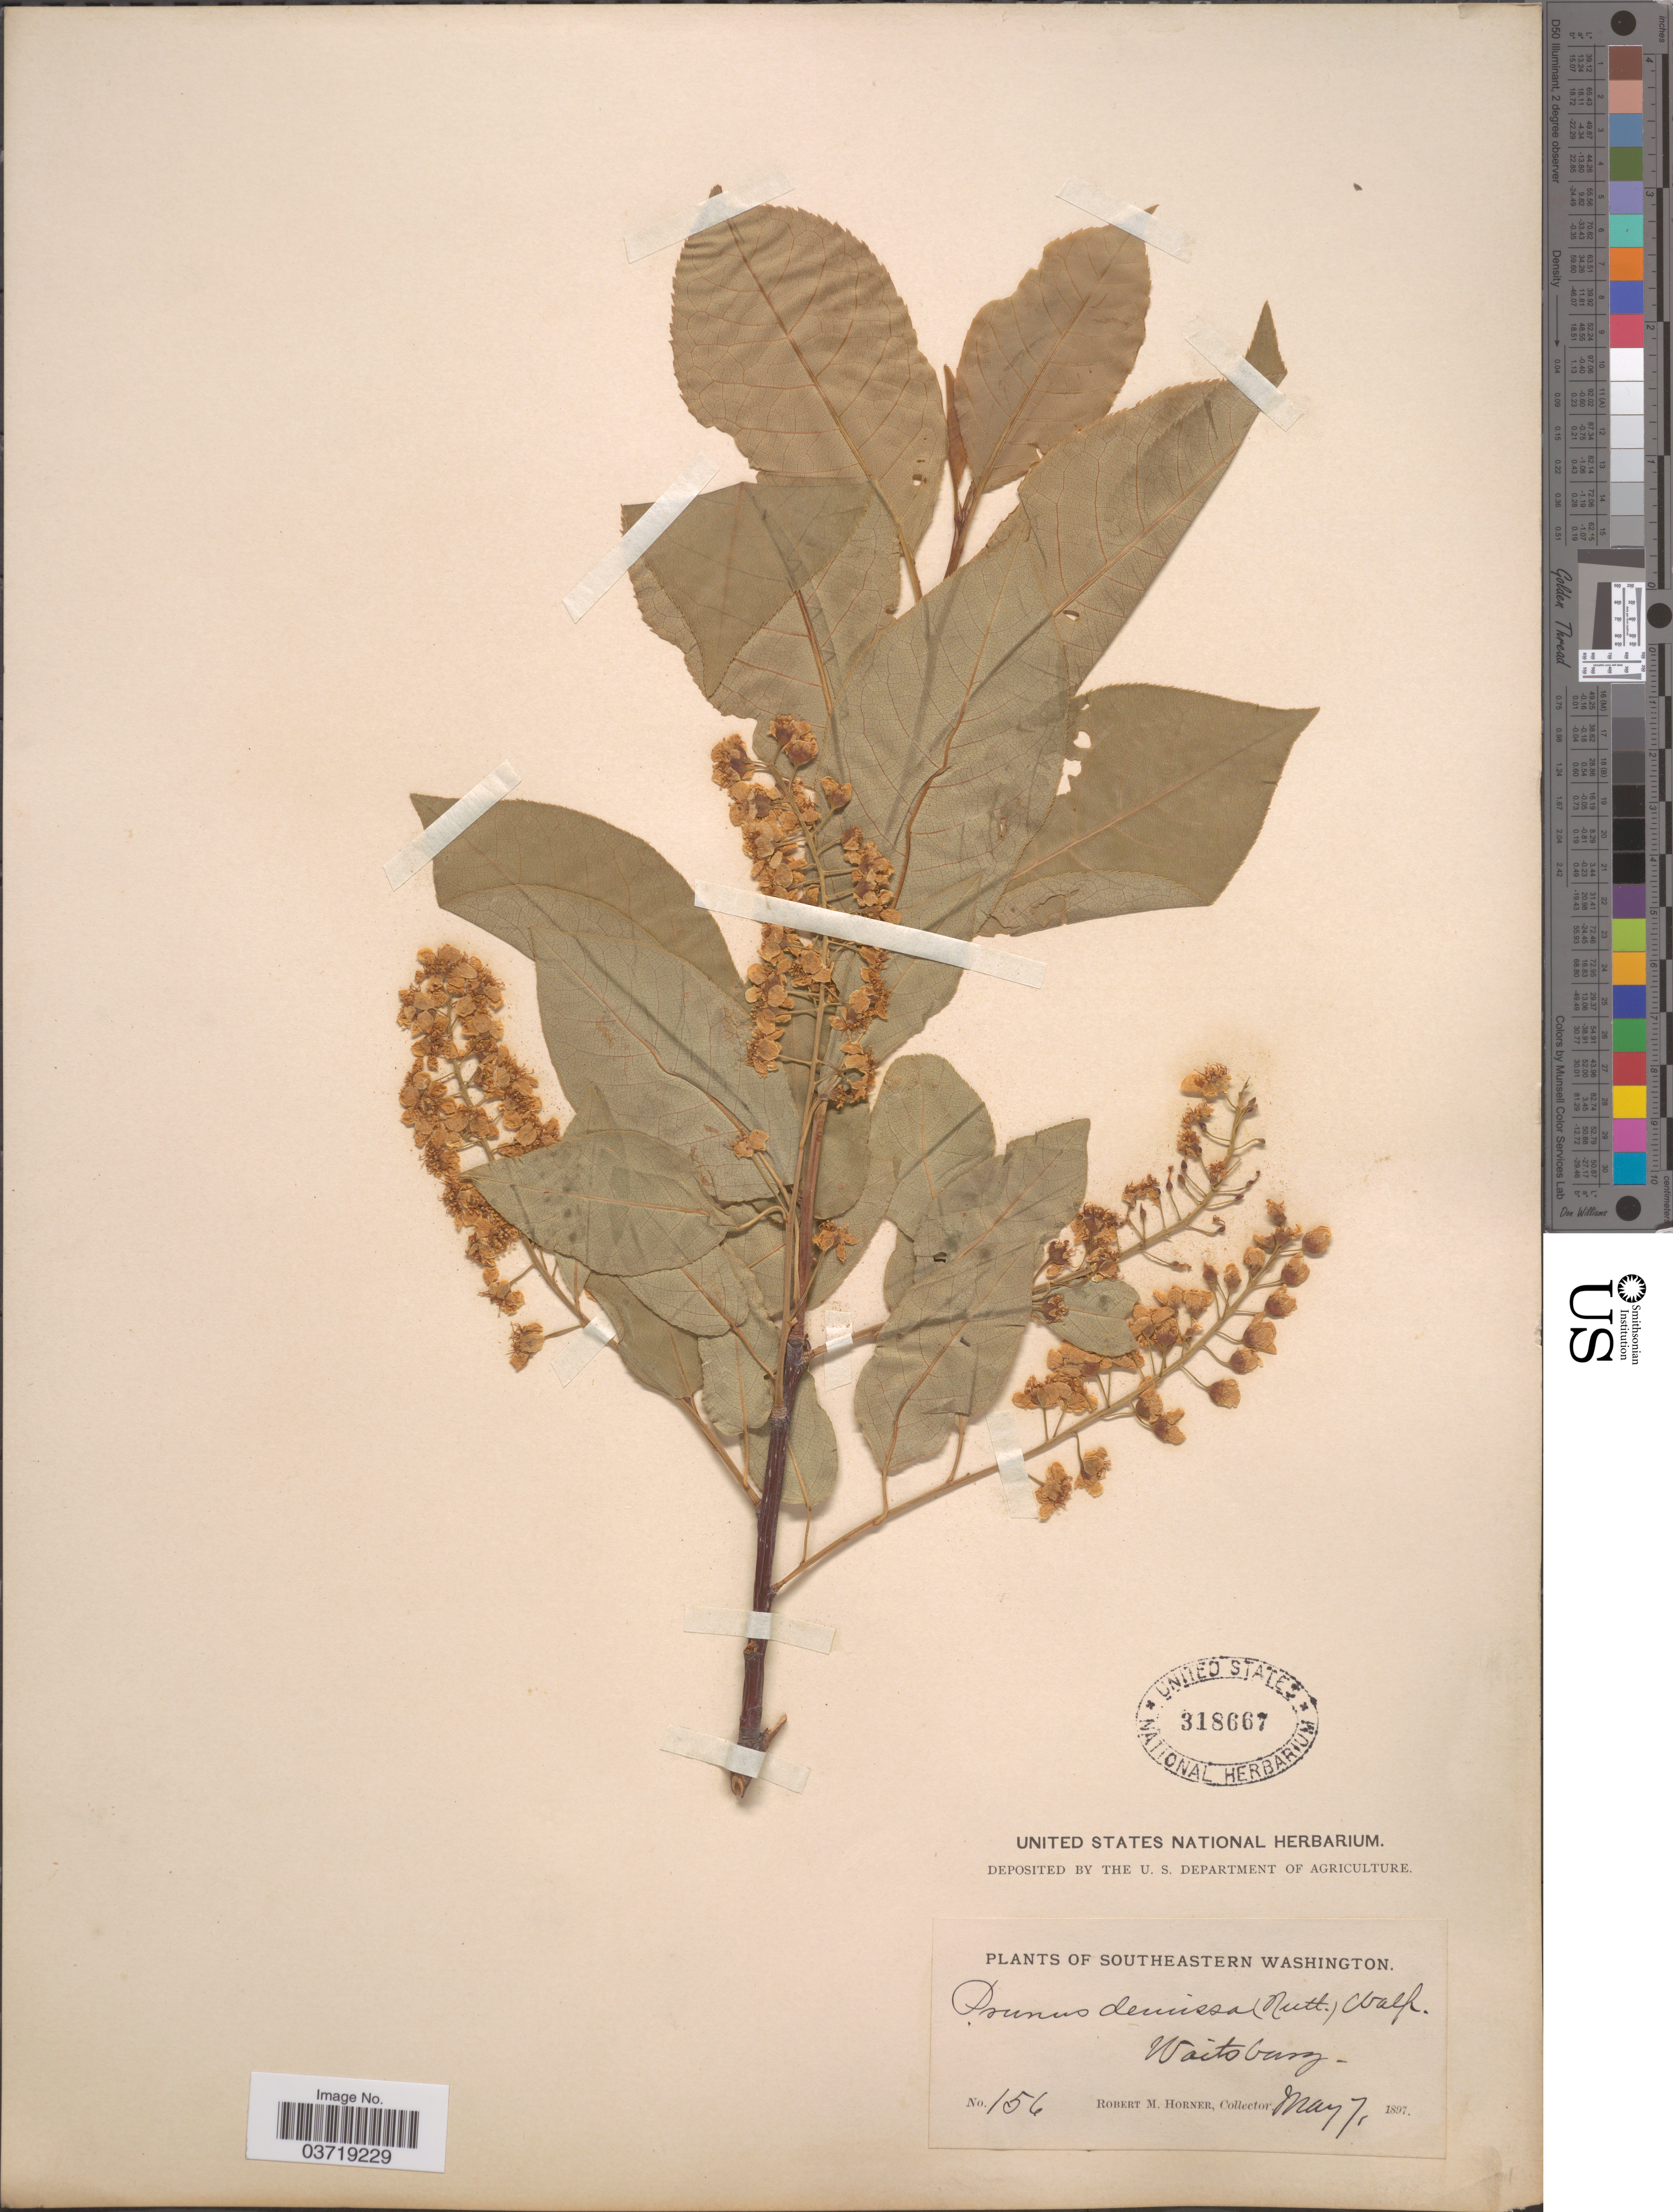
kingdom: Plantae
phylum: Tracheophyta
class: Magnoliopsida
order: Rosales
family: Rosaceae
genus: Prunus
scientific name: Prunus virginiana var. demissa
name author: (Nutt.) Torr.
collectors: R. Horner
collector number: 156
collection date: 1897-05-07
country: United States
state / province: Washington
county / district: Walla Walla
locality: Southeastern Washington. Waitsburg.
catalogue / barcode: US 318667